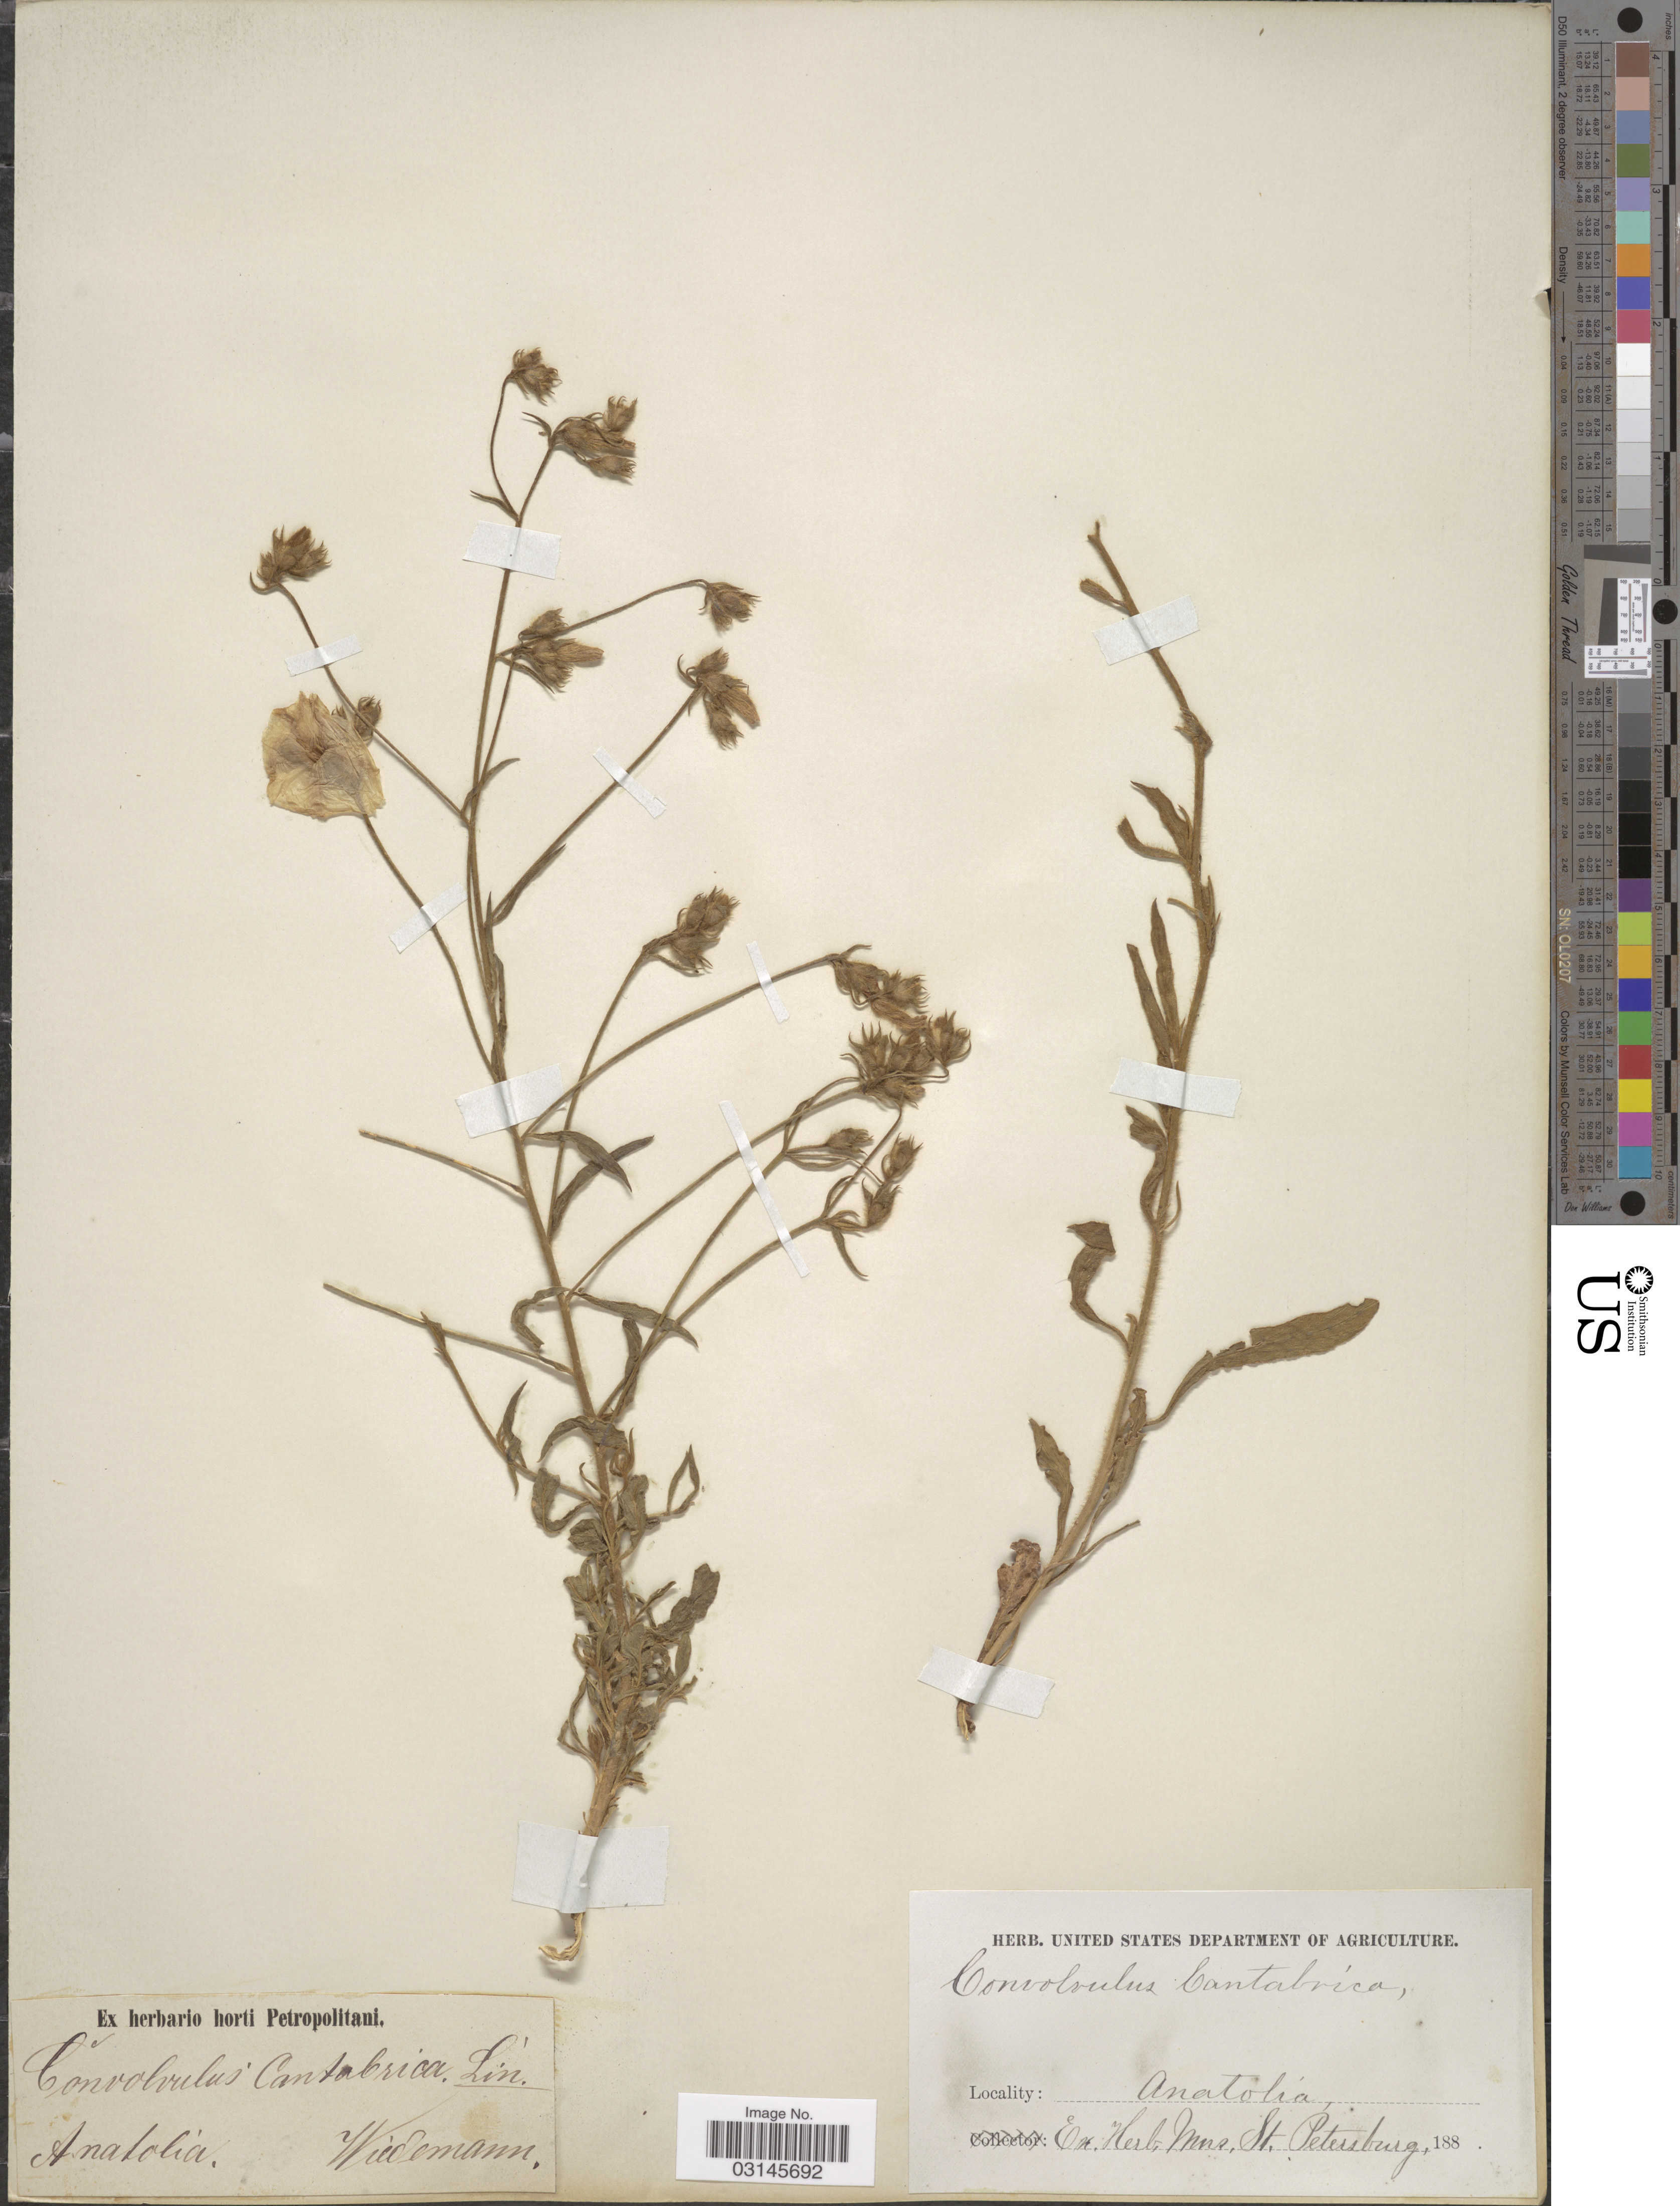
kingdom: Plantae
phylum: Tracheophyta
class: Magnoliopsida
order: Solanales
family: Convolvulaceae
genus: Convolvulus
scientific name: Convolvulus cantabrica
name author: L.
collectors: Wiedemann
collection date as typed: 188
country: Turkey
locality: Anatolia.